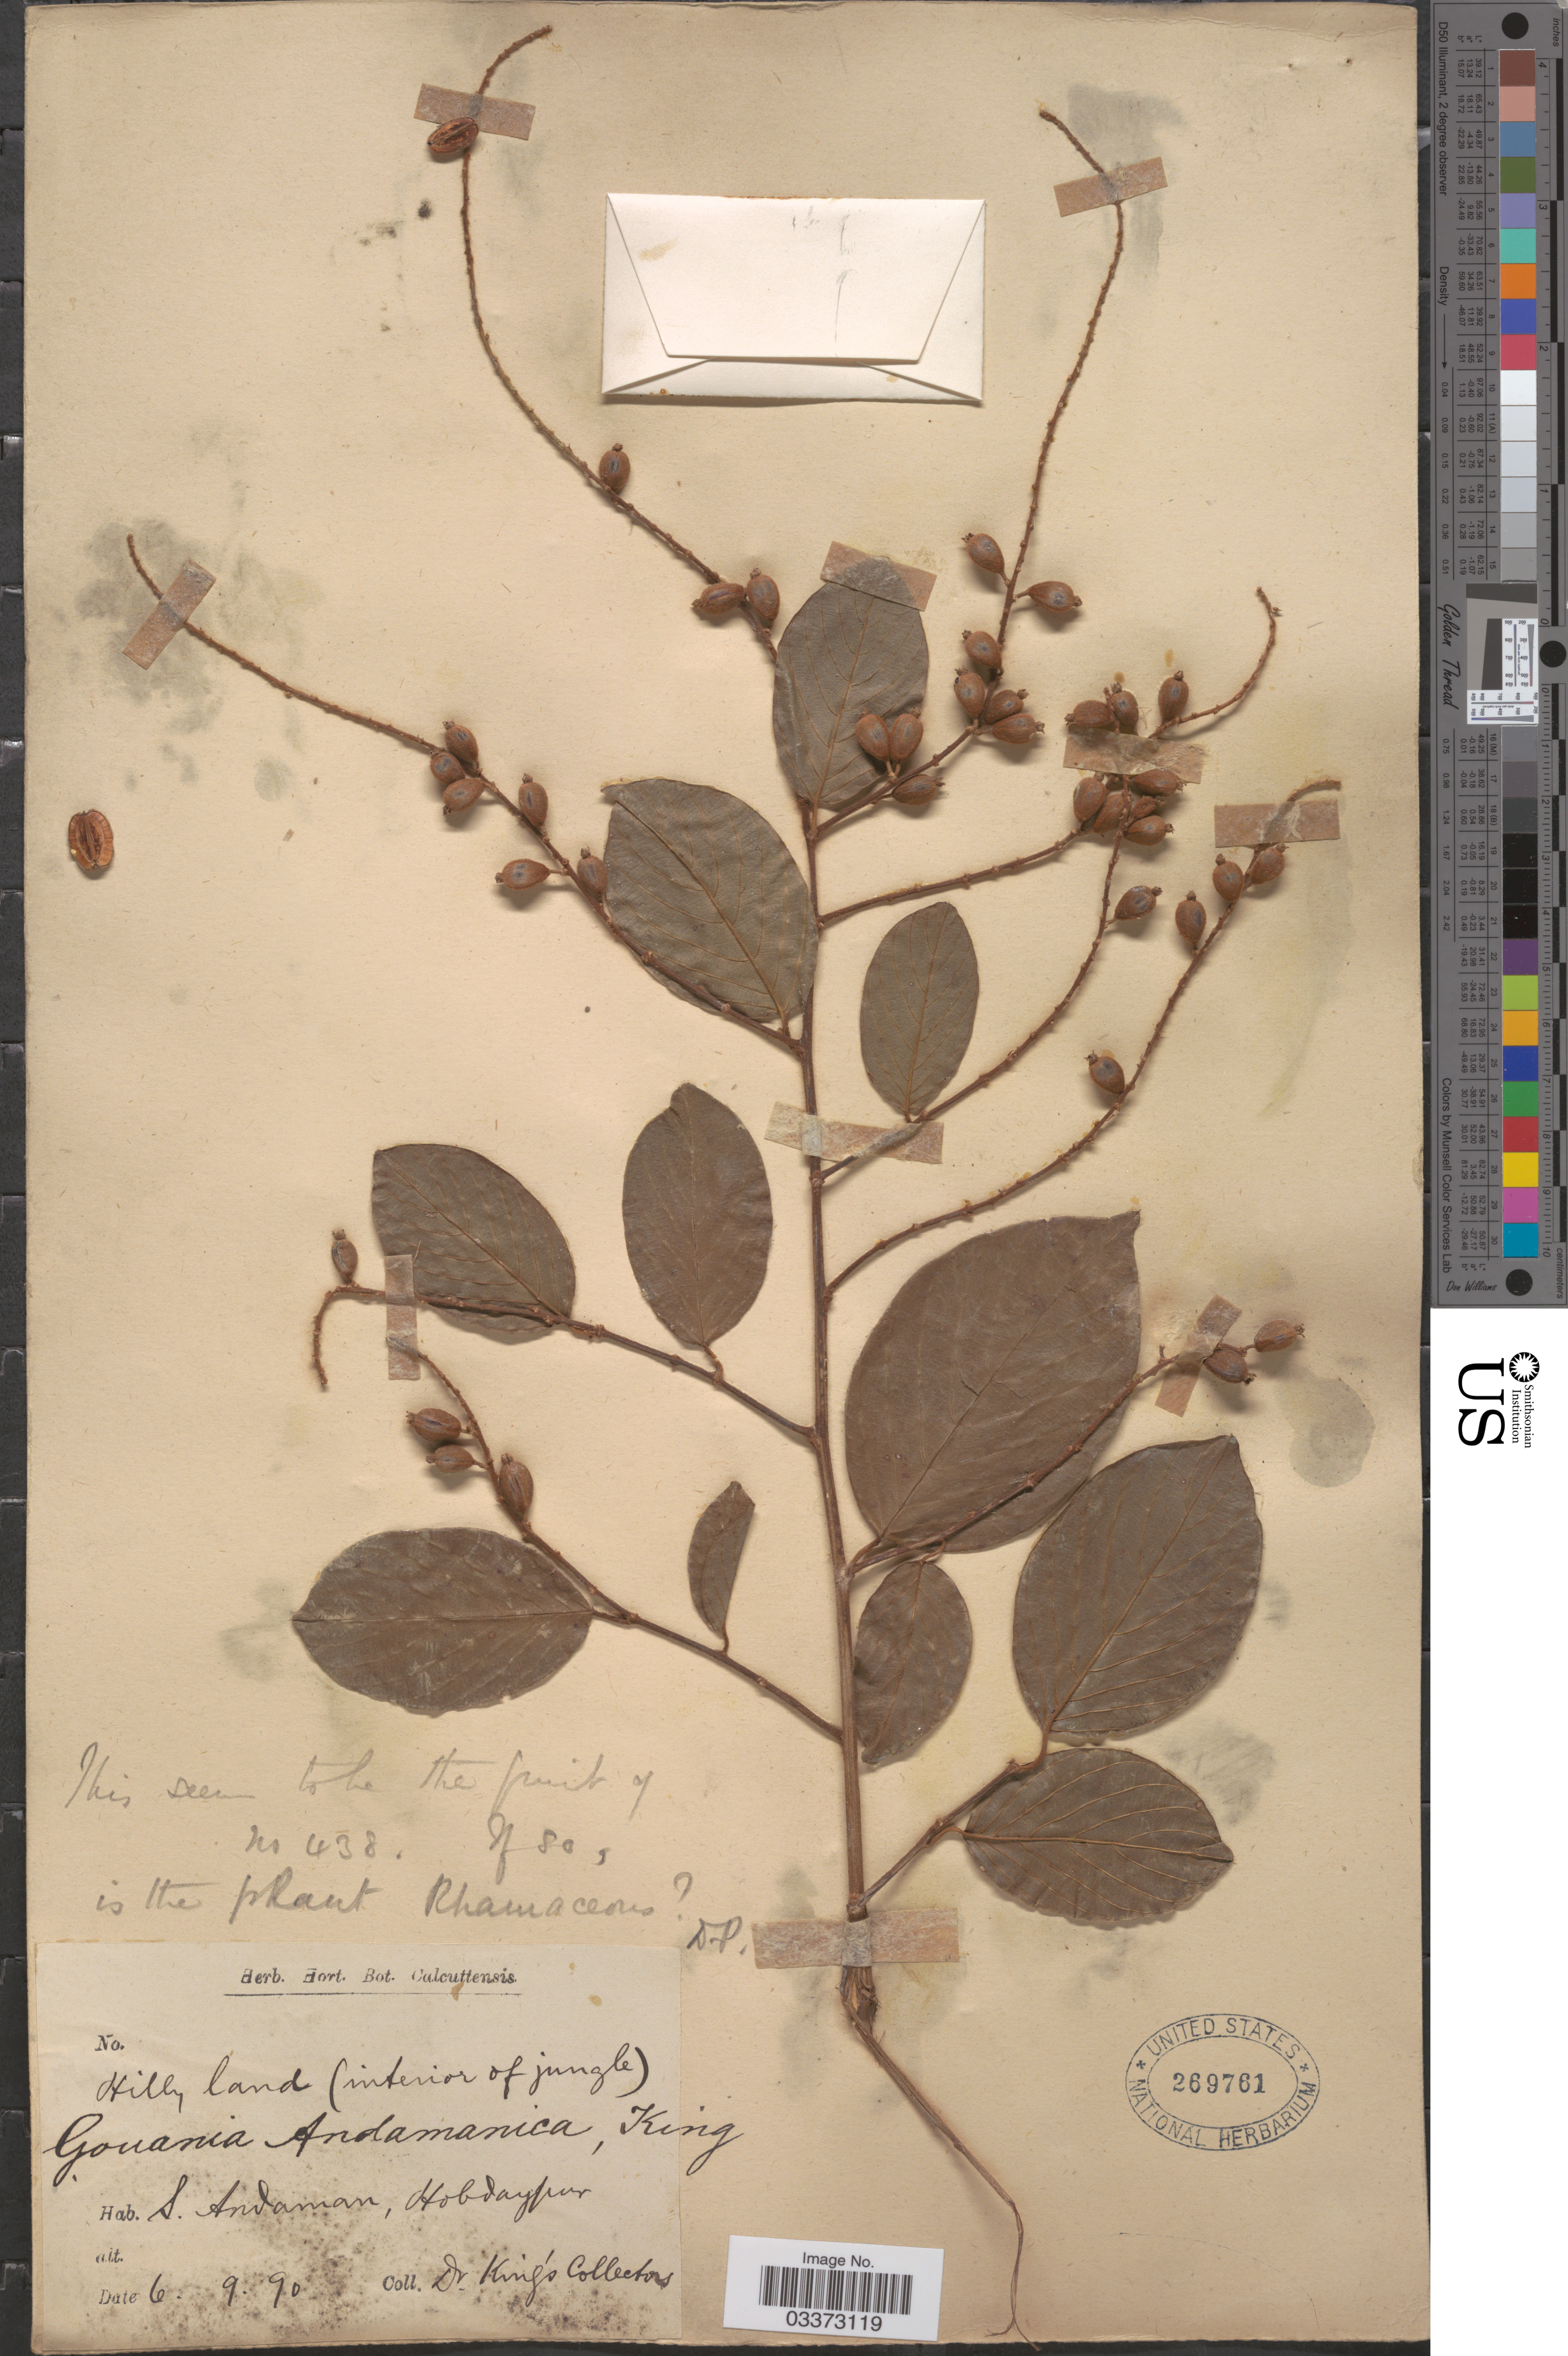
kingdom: Plantae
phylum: Tracheophyta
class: Magnoliopsida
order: Rosales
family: Rhamnaceae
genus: Gouania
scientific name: Gouania andamanica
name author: King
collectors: Dr. King's collector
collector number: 438?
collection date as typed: Transcribed d/m/y: 6/9/90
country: India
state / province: Andaman and Nicobar Islands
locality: Hilly land (interior of jungle). S. Andaman, Hobdaypur.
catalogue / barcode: US 269761